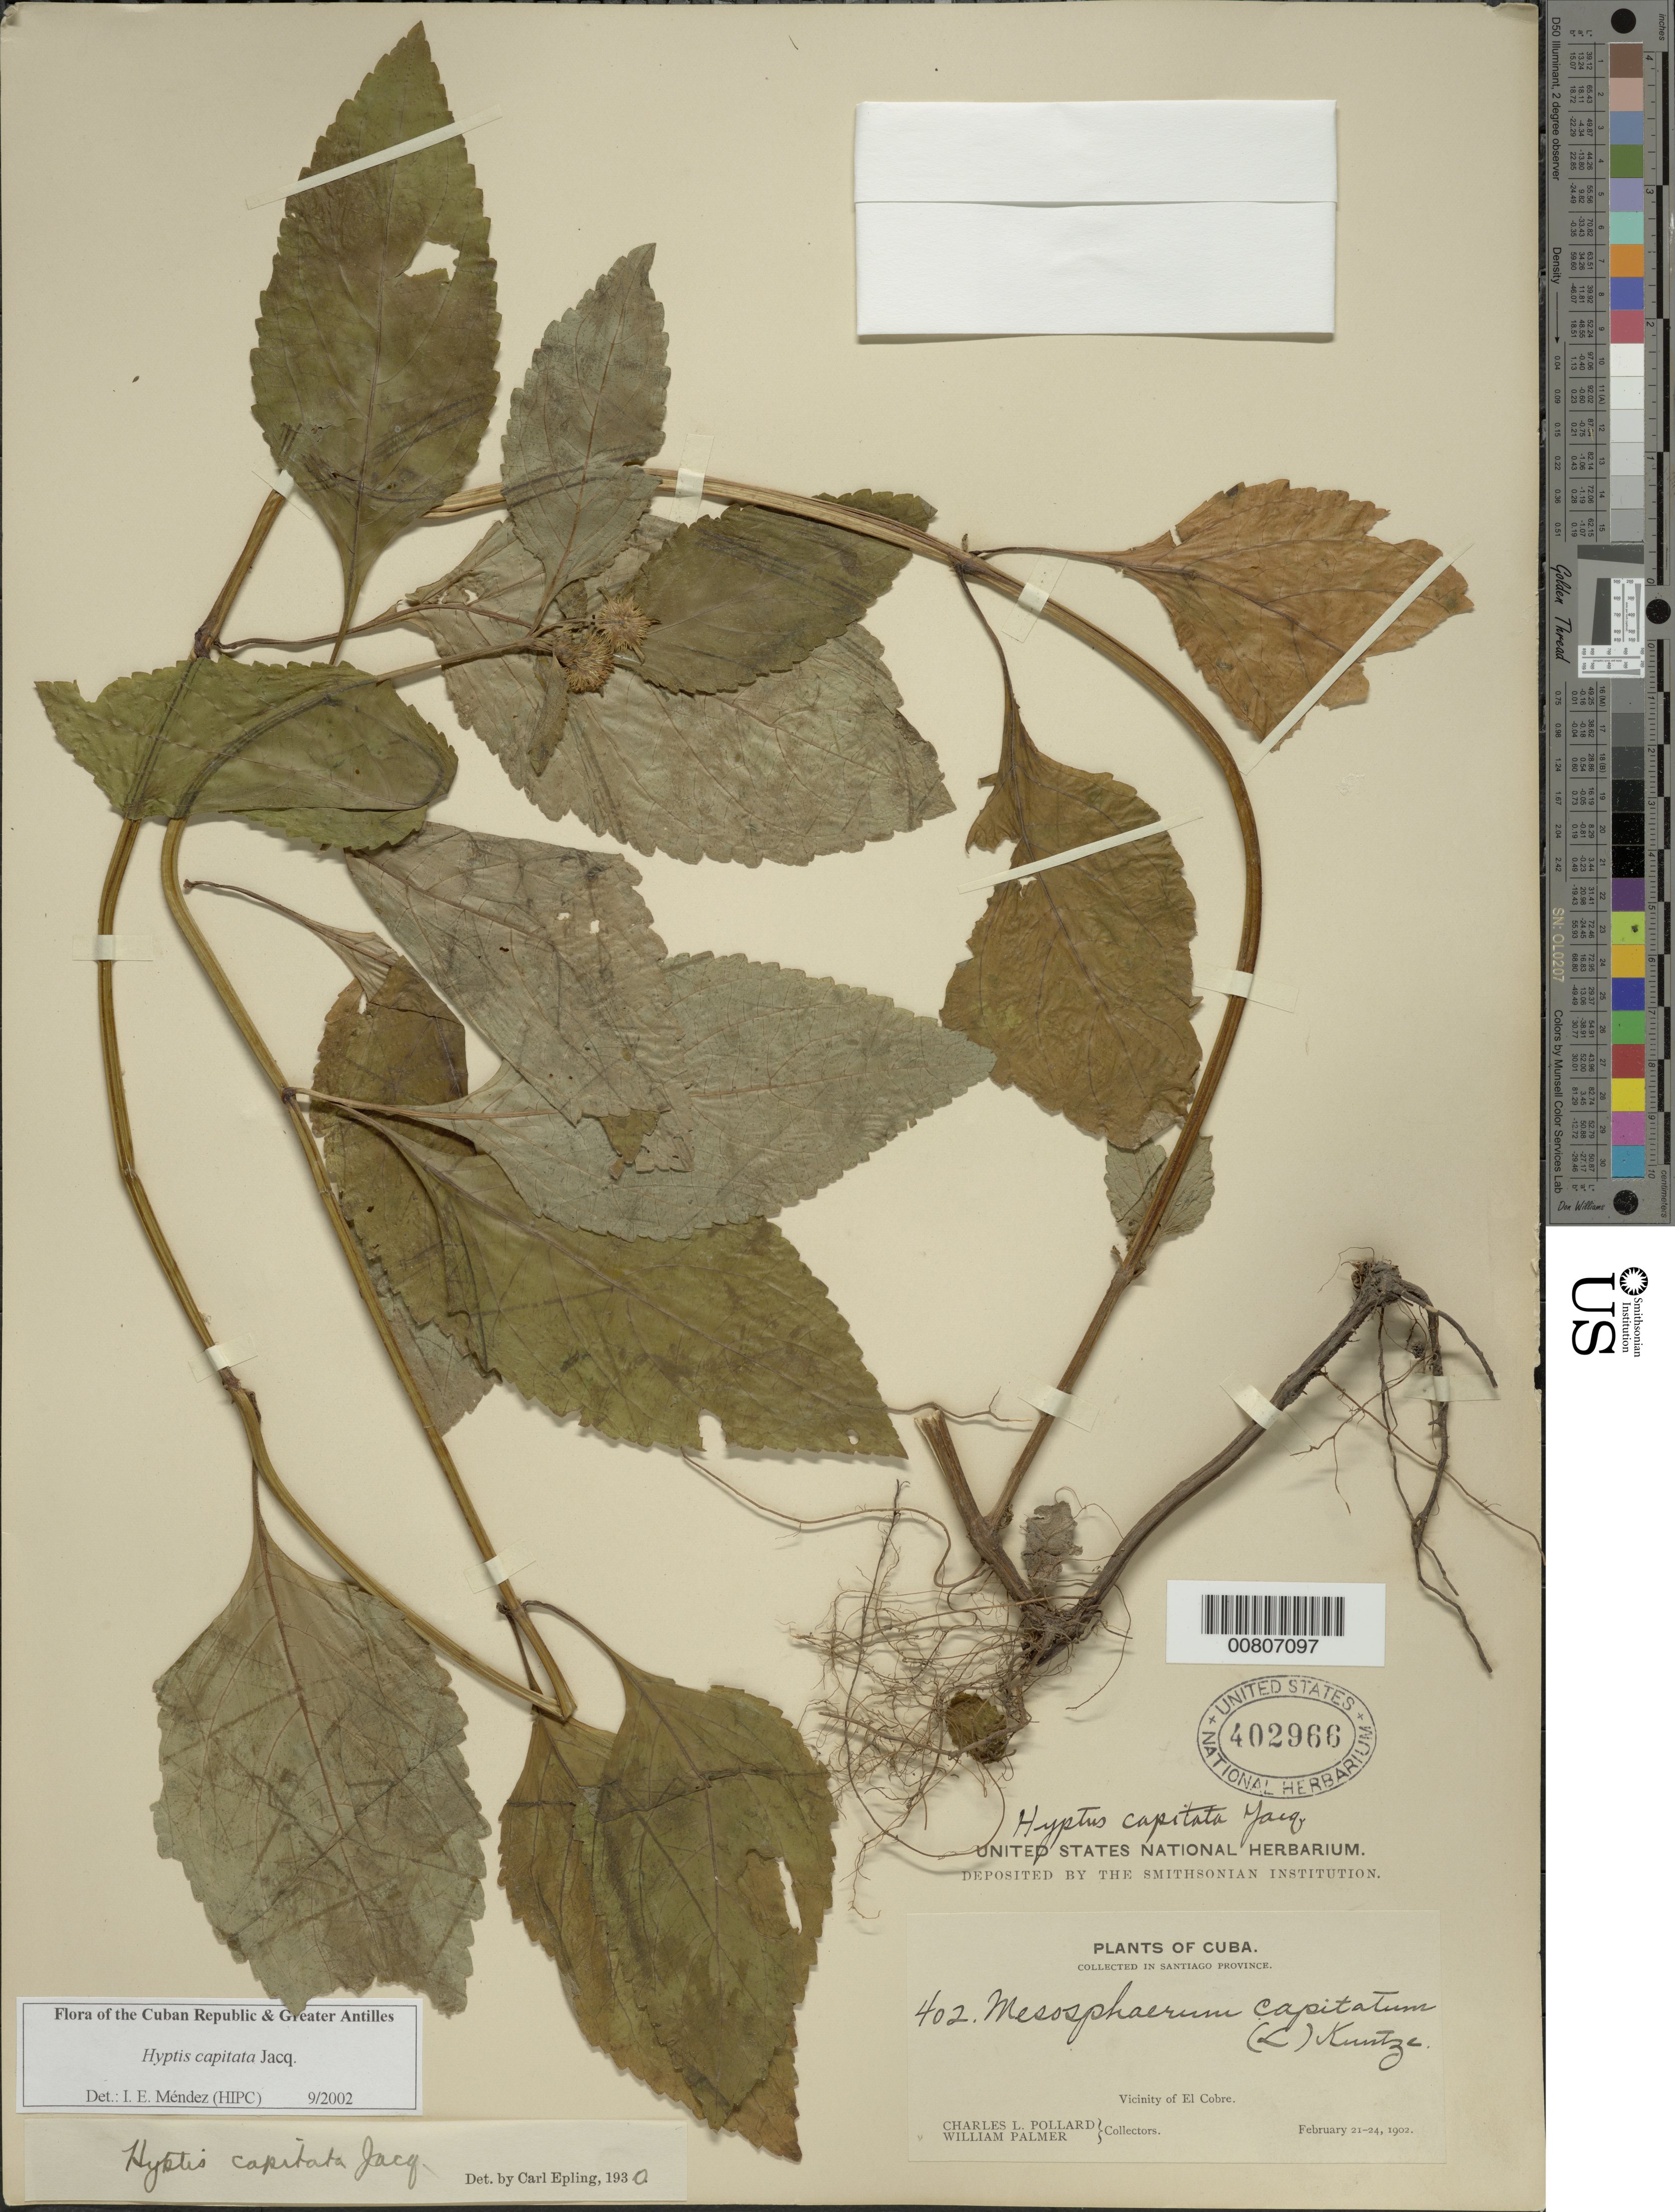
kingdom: Plantae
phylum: Tracheophyta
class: Magnoliopsida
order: Lamiales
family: Lamiaceae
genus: Hyptis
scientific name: Hyptis capitata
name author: Jacq.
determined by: Méndez, Isidro E., (HIPC)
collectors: C. L. Pollard & W. Palmer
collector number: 402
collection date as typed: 21 Feb 1902 to 24 Feb 1902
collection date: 1902-02-21/1902-02-24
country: Cuba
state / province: Santiago de Cuba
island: Cuba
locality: Santiago Prov , vicinity of El Cobre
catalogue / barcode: US 402966